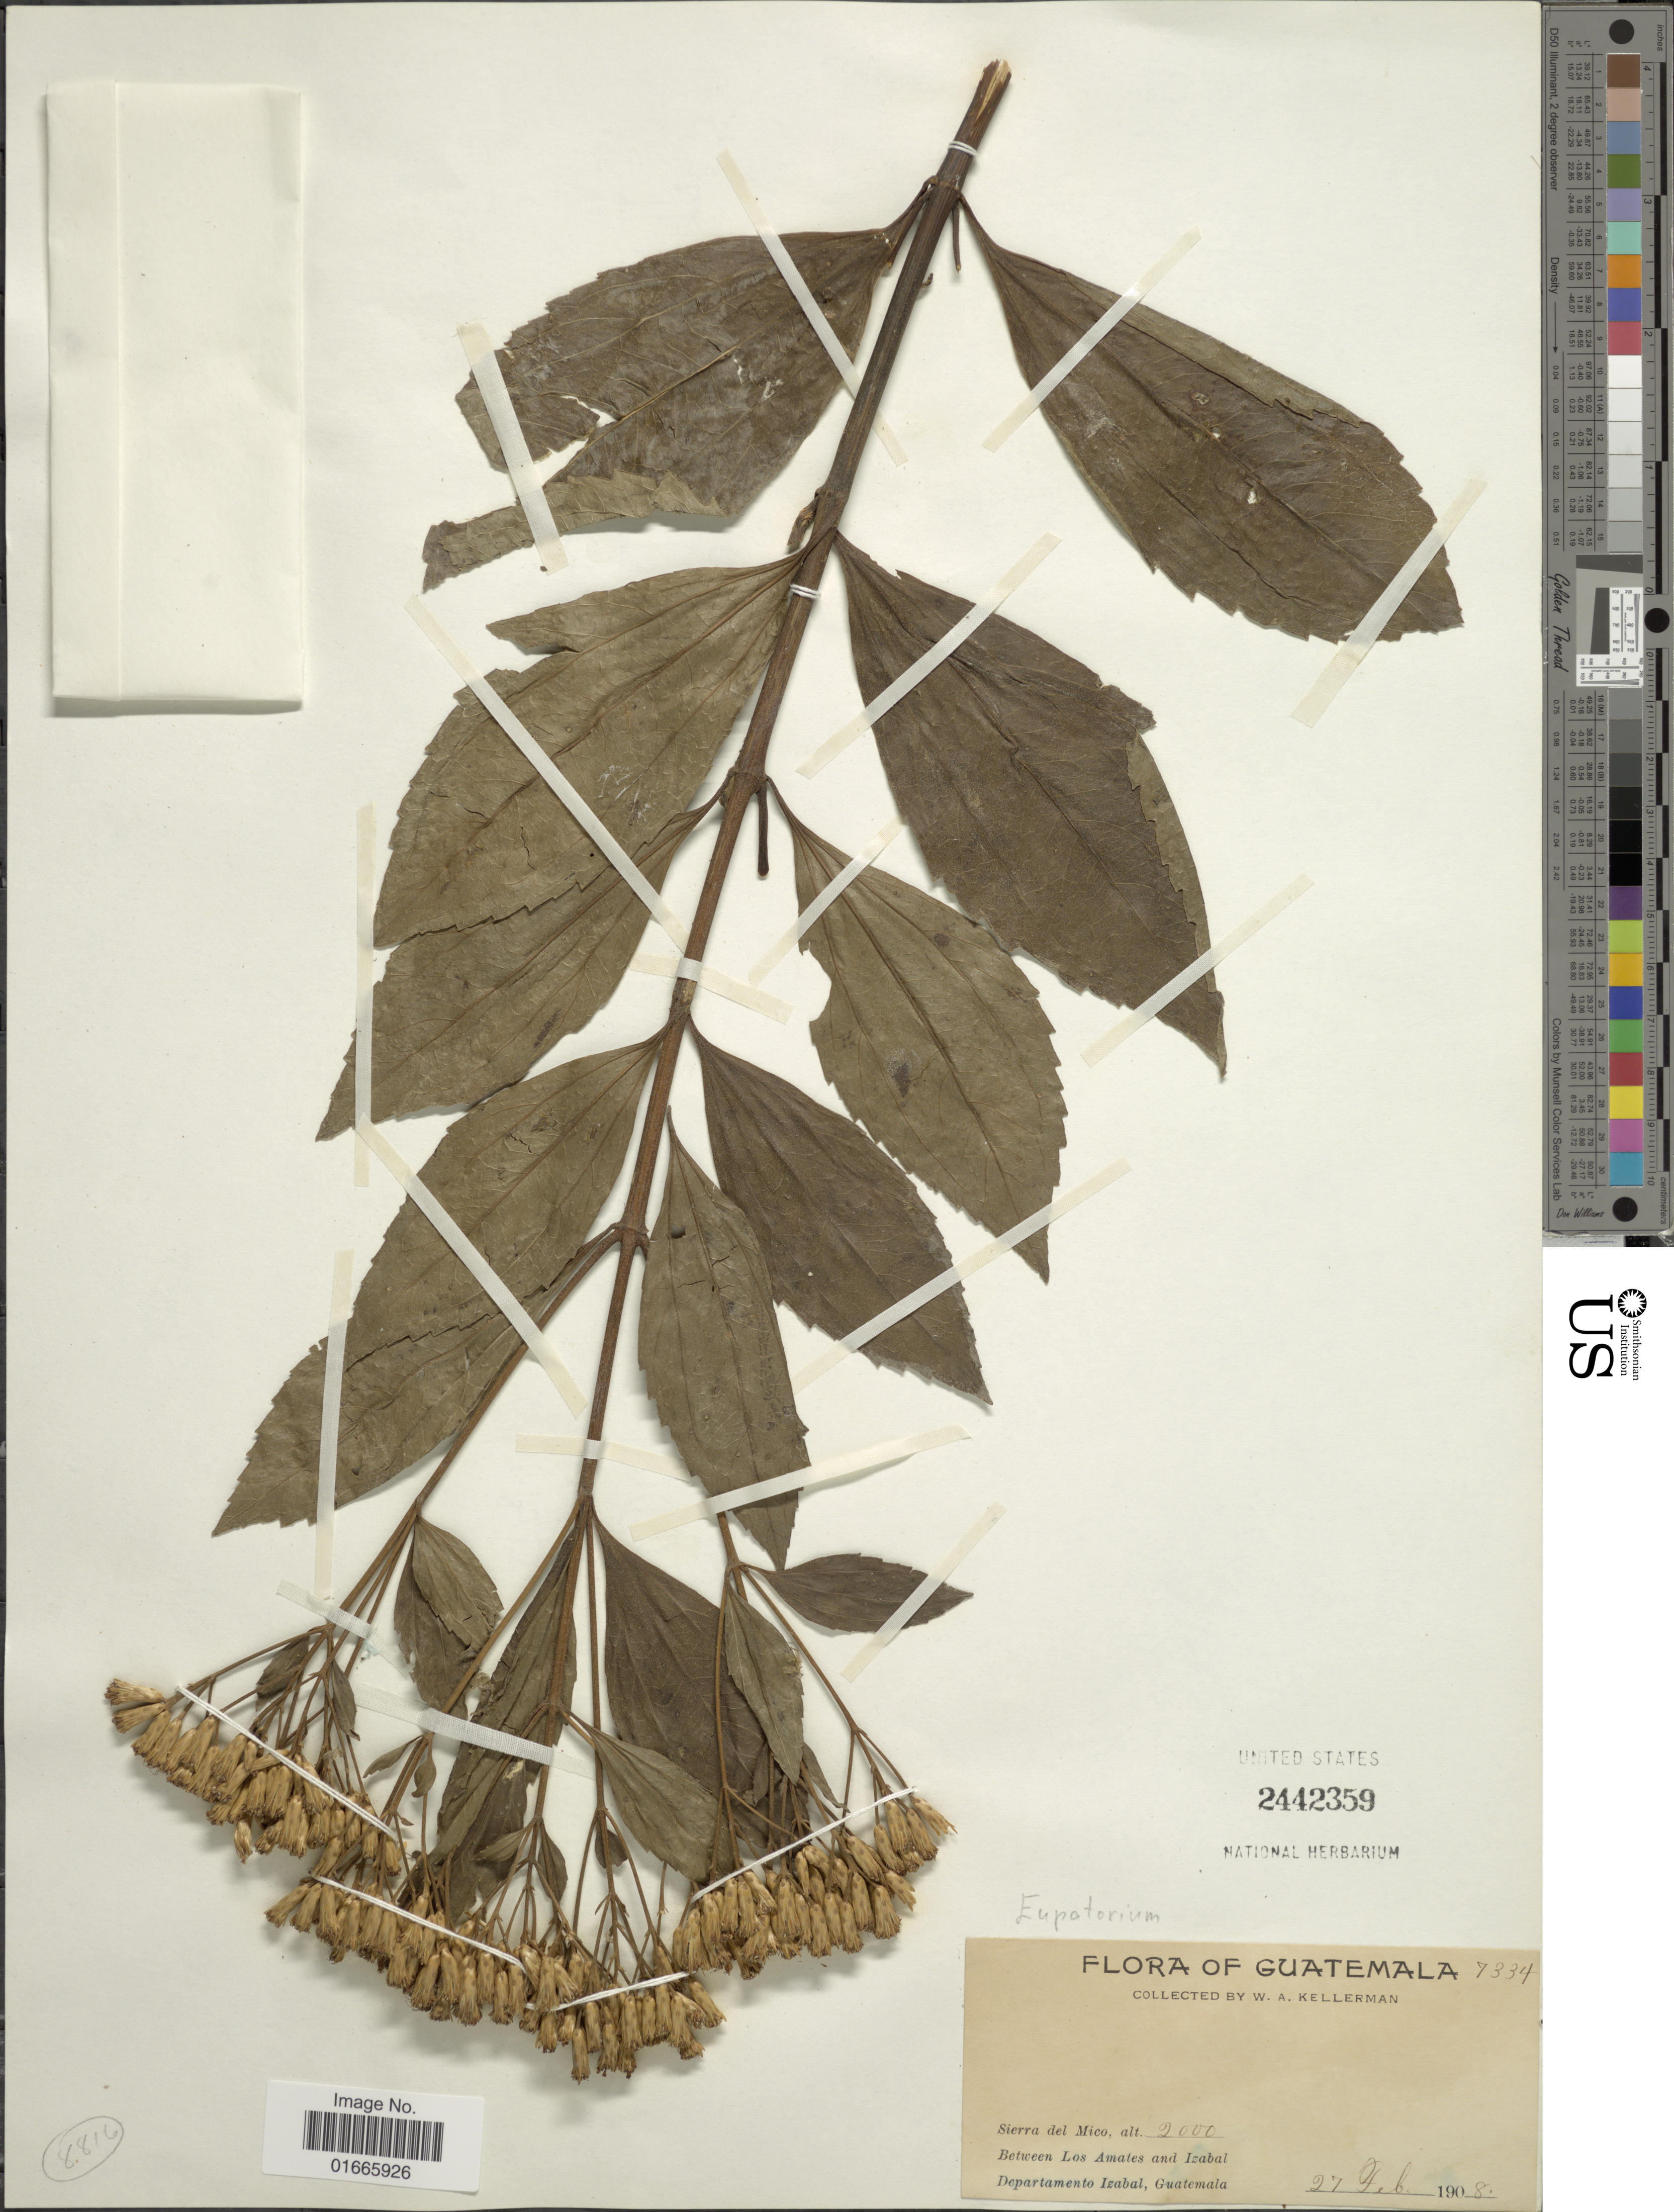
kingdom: Plantae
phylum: Tracheophyta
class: Magnoliopsida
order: Asterales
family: Asteraceae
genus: Chromolaena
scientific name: Chromolaena laevigata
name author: (Lam.) R.M. King & H. Rob.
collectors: W. Kellerman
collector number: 7334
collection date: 1908-02-27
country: Guatemala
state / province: Izabal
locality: Sierra del Mico, between Los Amates and Izabal, Departamento Izabal, Guatemala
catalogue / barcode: US 2442359